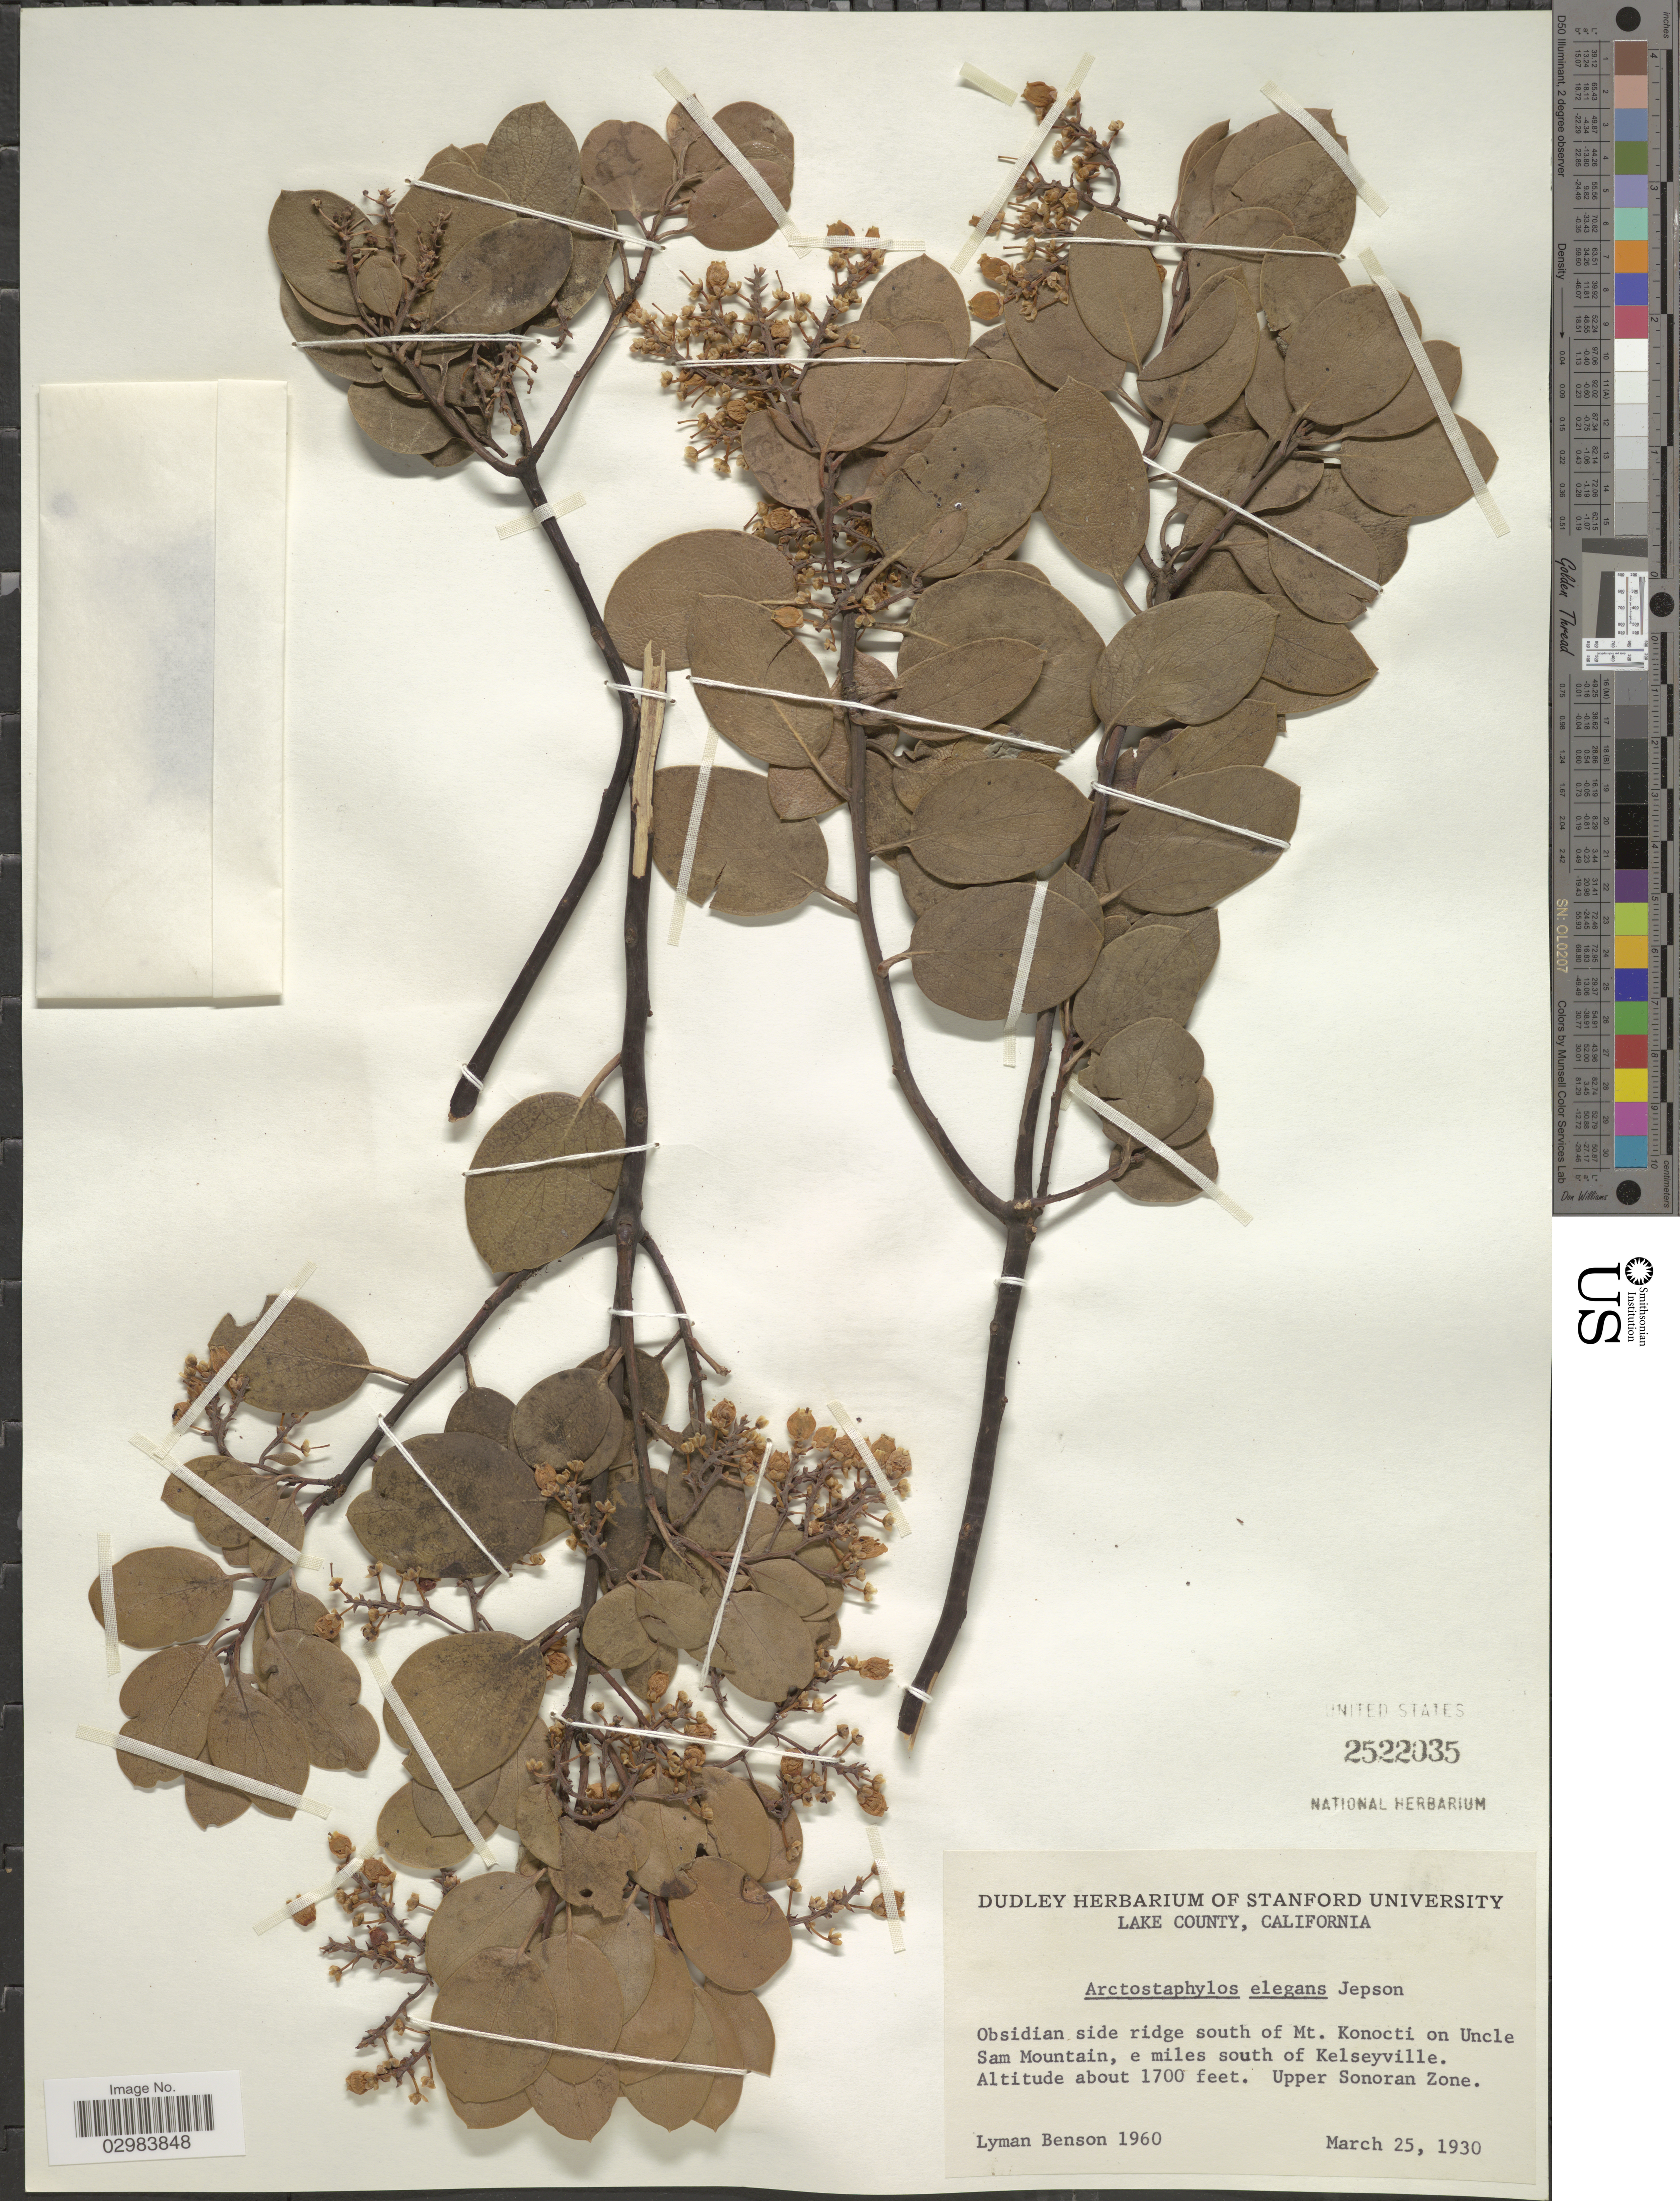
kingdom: Plantae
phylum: Tracheophyta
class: Magnoliopsida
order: Ericales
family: Ericaceae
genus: Arctostaphylos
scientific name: Arctostaphylos elegans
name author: Jeps.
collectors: L. D. Benson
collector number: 1960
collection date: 1930-03-25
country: United States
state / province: California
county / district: Lake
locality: Lake County, Obsidian side ridge south of Mt. Konocti on Uncle Sam Mountain, e miles south of Kelseyville, Upper Sonoran Zone.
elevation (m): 518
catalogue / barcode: US 2522035